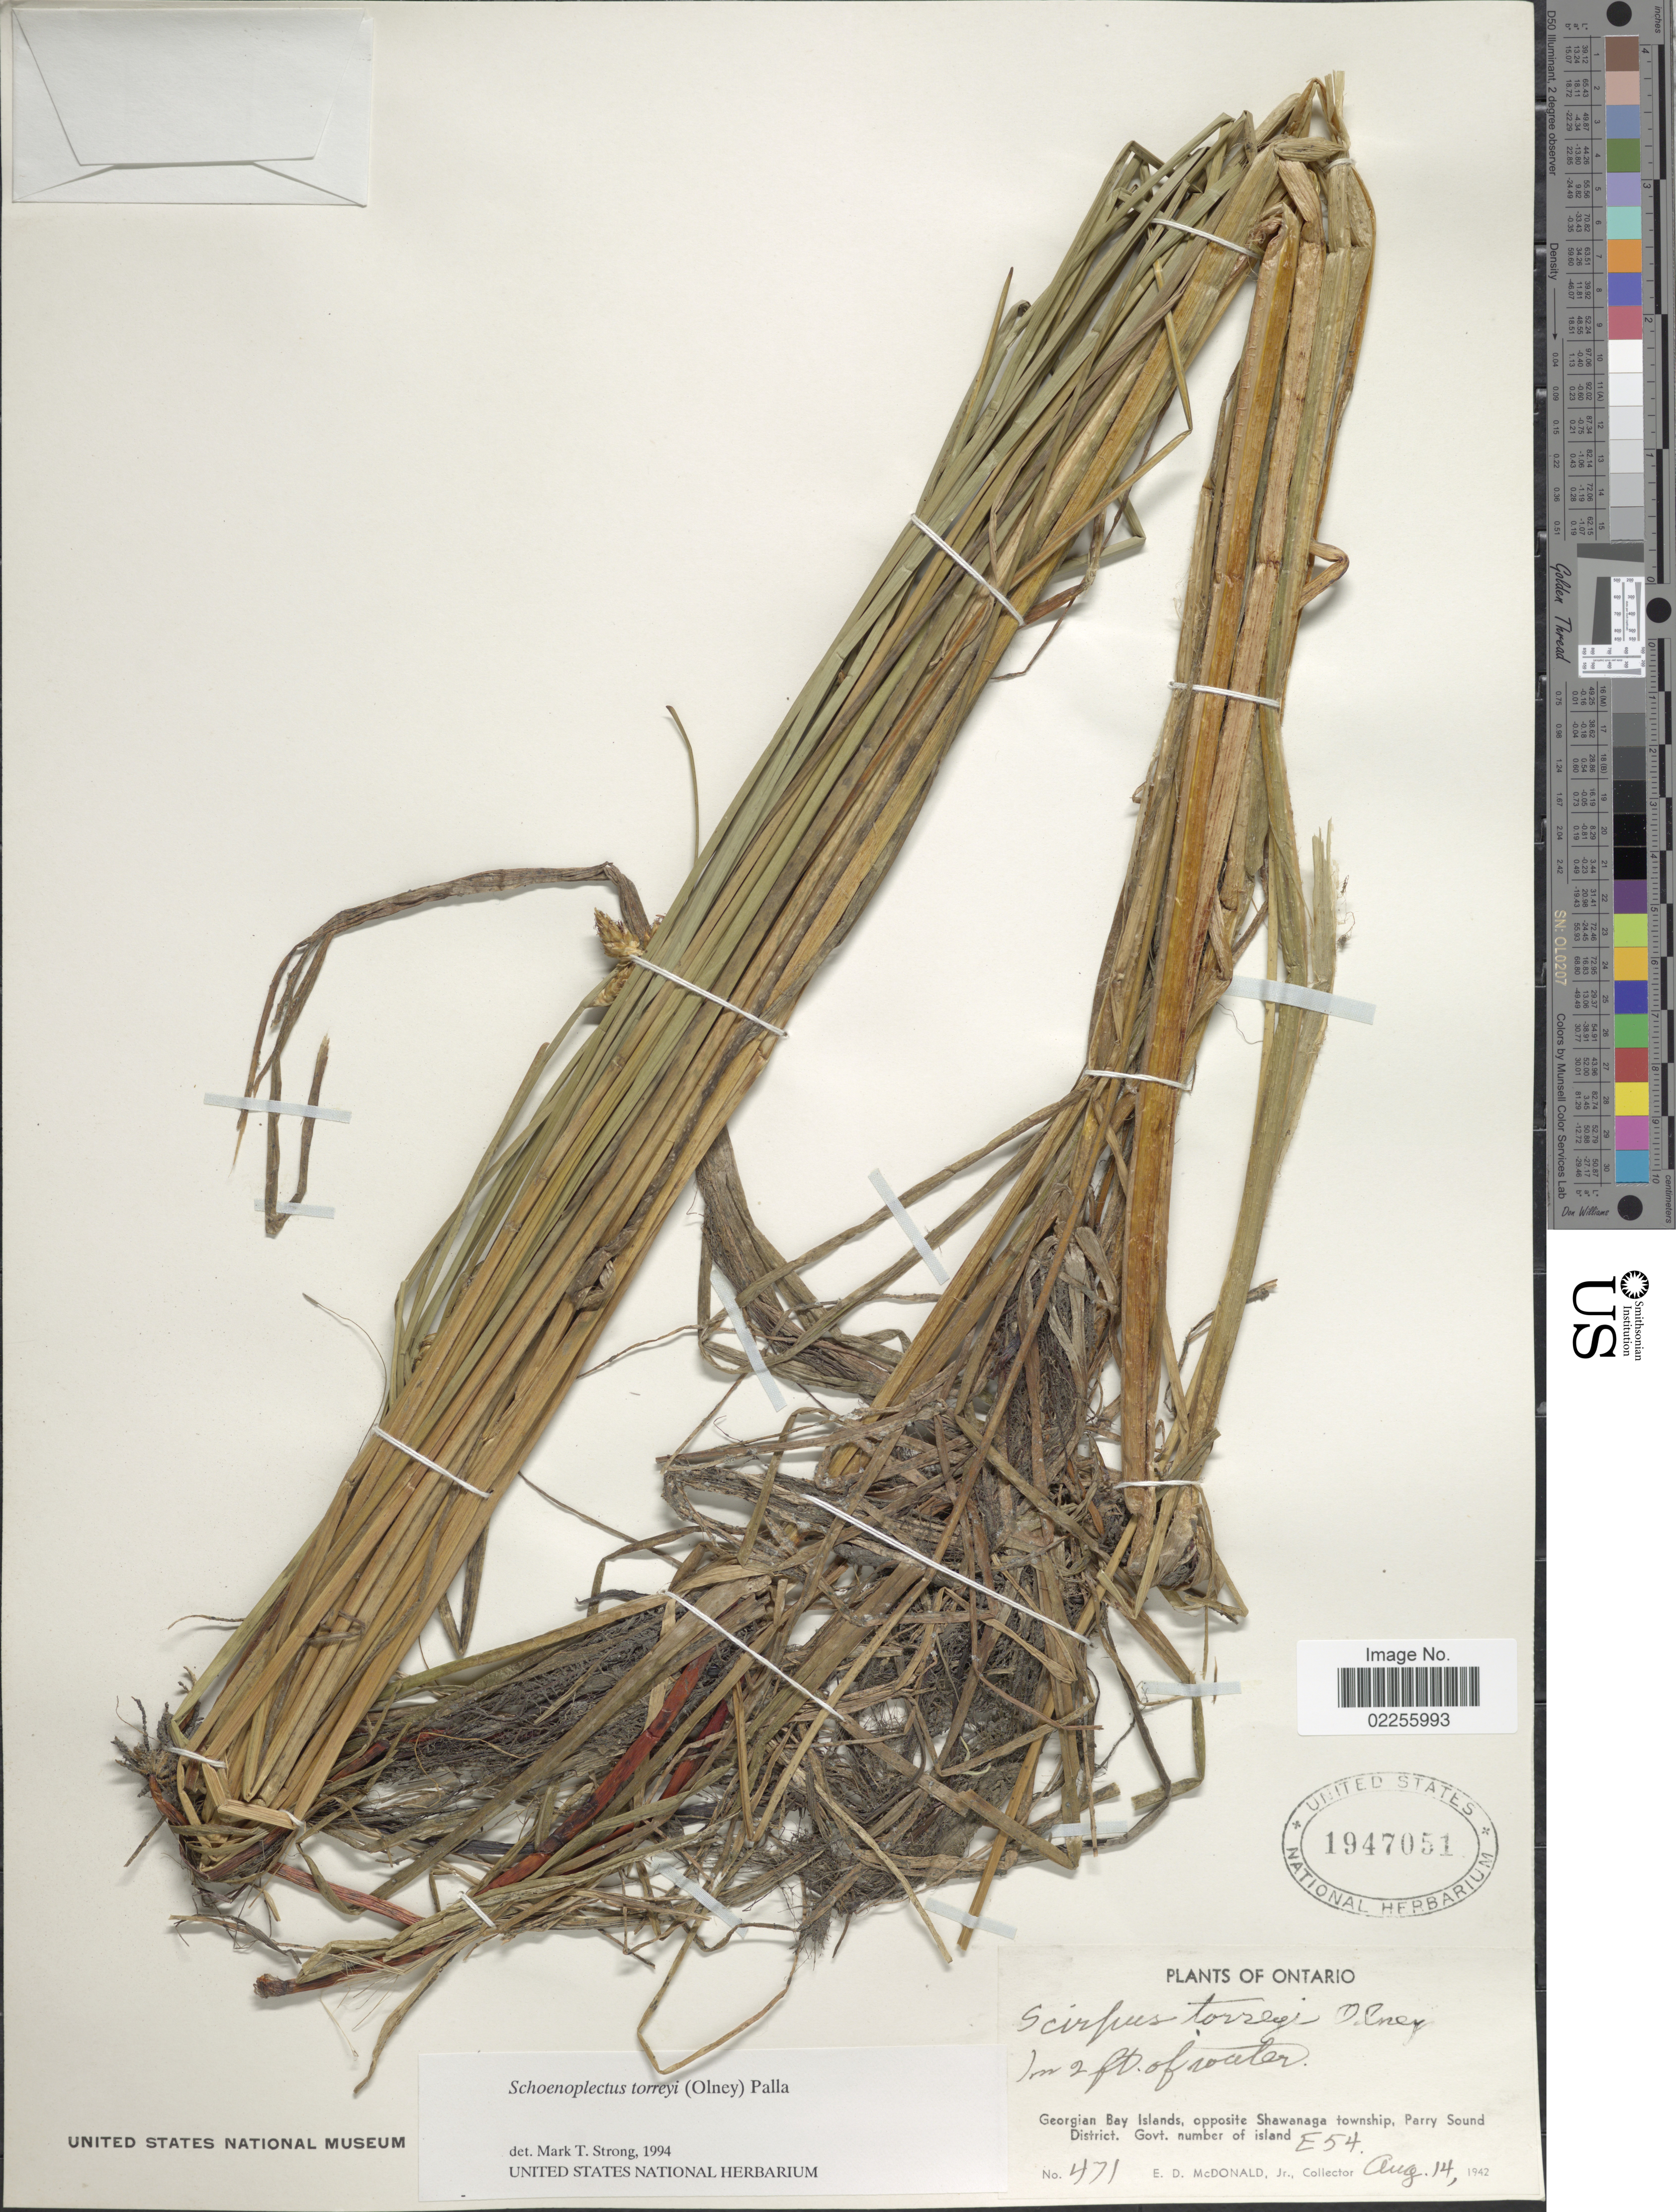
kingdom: Plantae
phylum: Tracheophyta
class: Liliopsida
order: Poales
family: Cyperaceae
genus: Schoenoplectus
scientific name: Schoenoplectus torreyi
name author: (Olney) Palla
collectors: E. D. McDonald Jr.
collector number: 471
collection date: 1942-08-14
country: Canada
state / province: Ontario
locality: Georgian Bay Islands, opposite Shawanaga township, Parry Sound District. Govt number of island E 54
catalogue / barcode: US 1947051